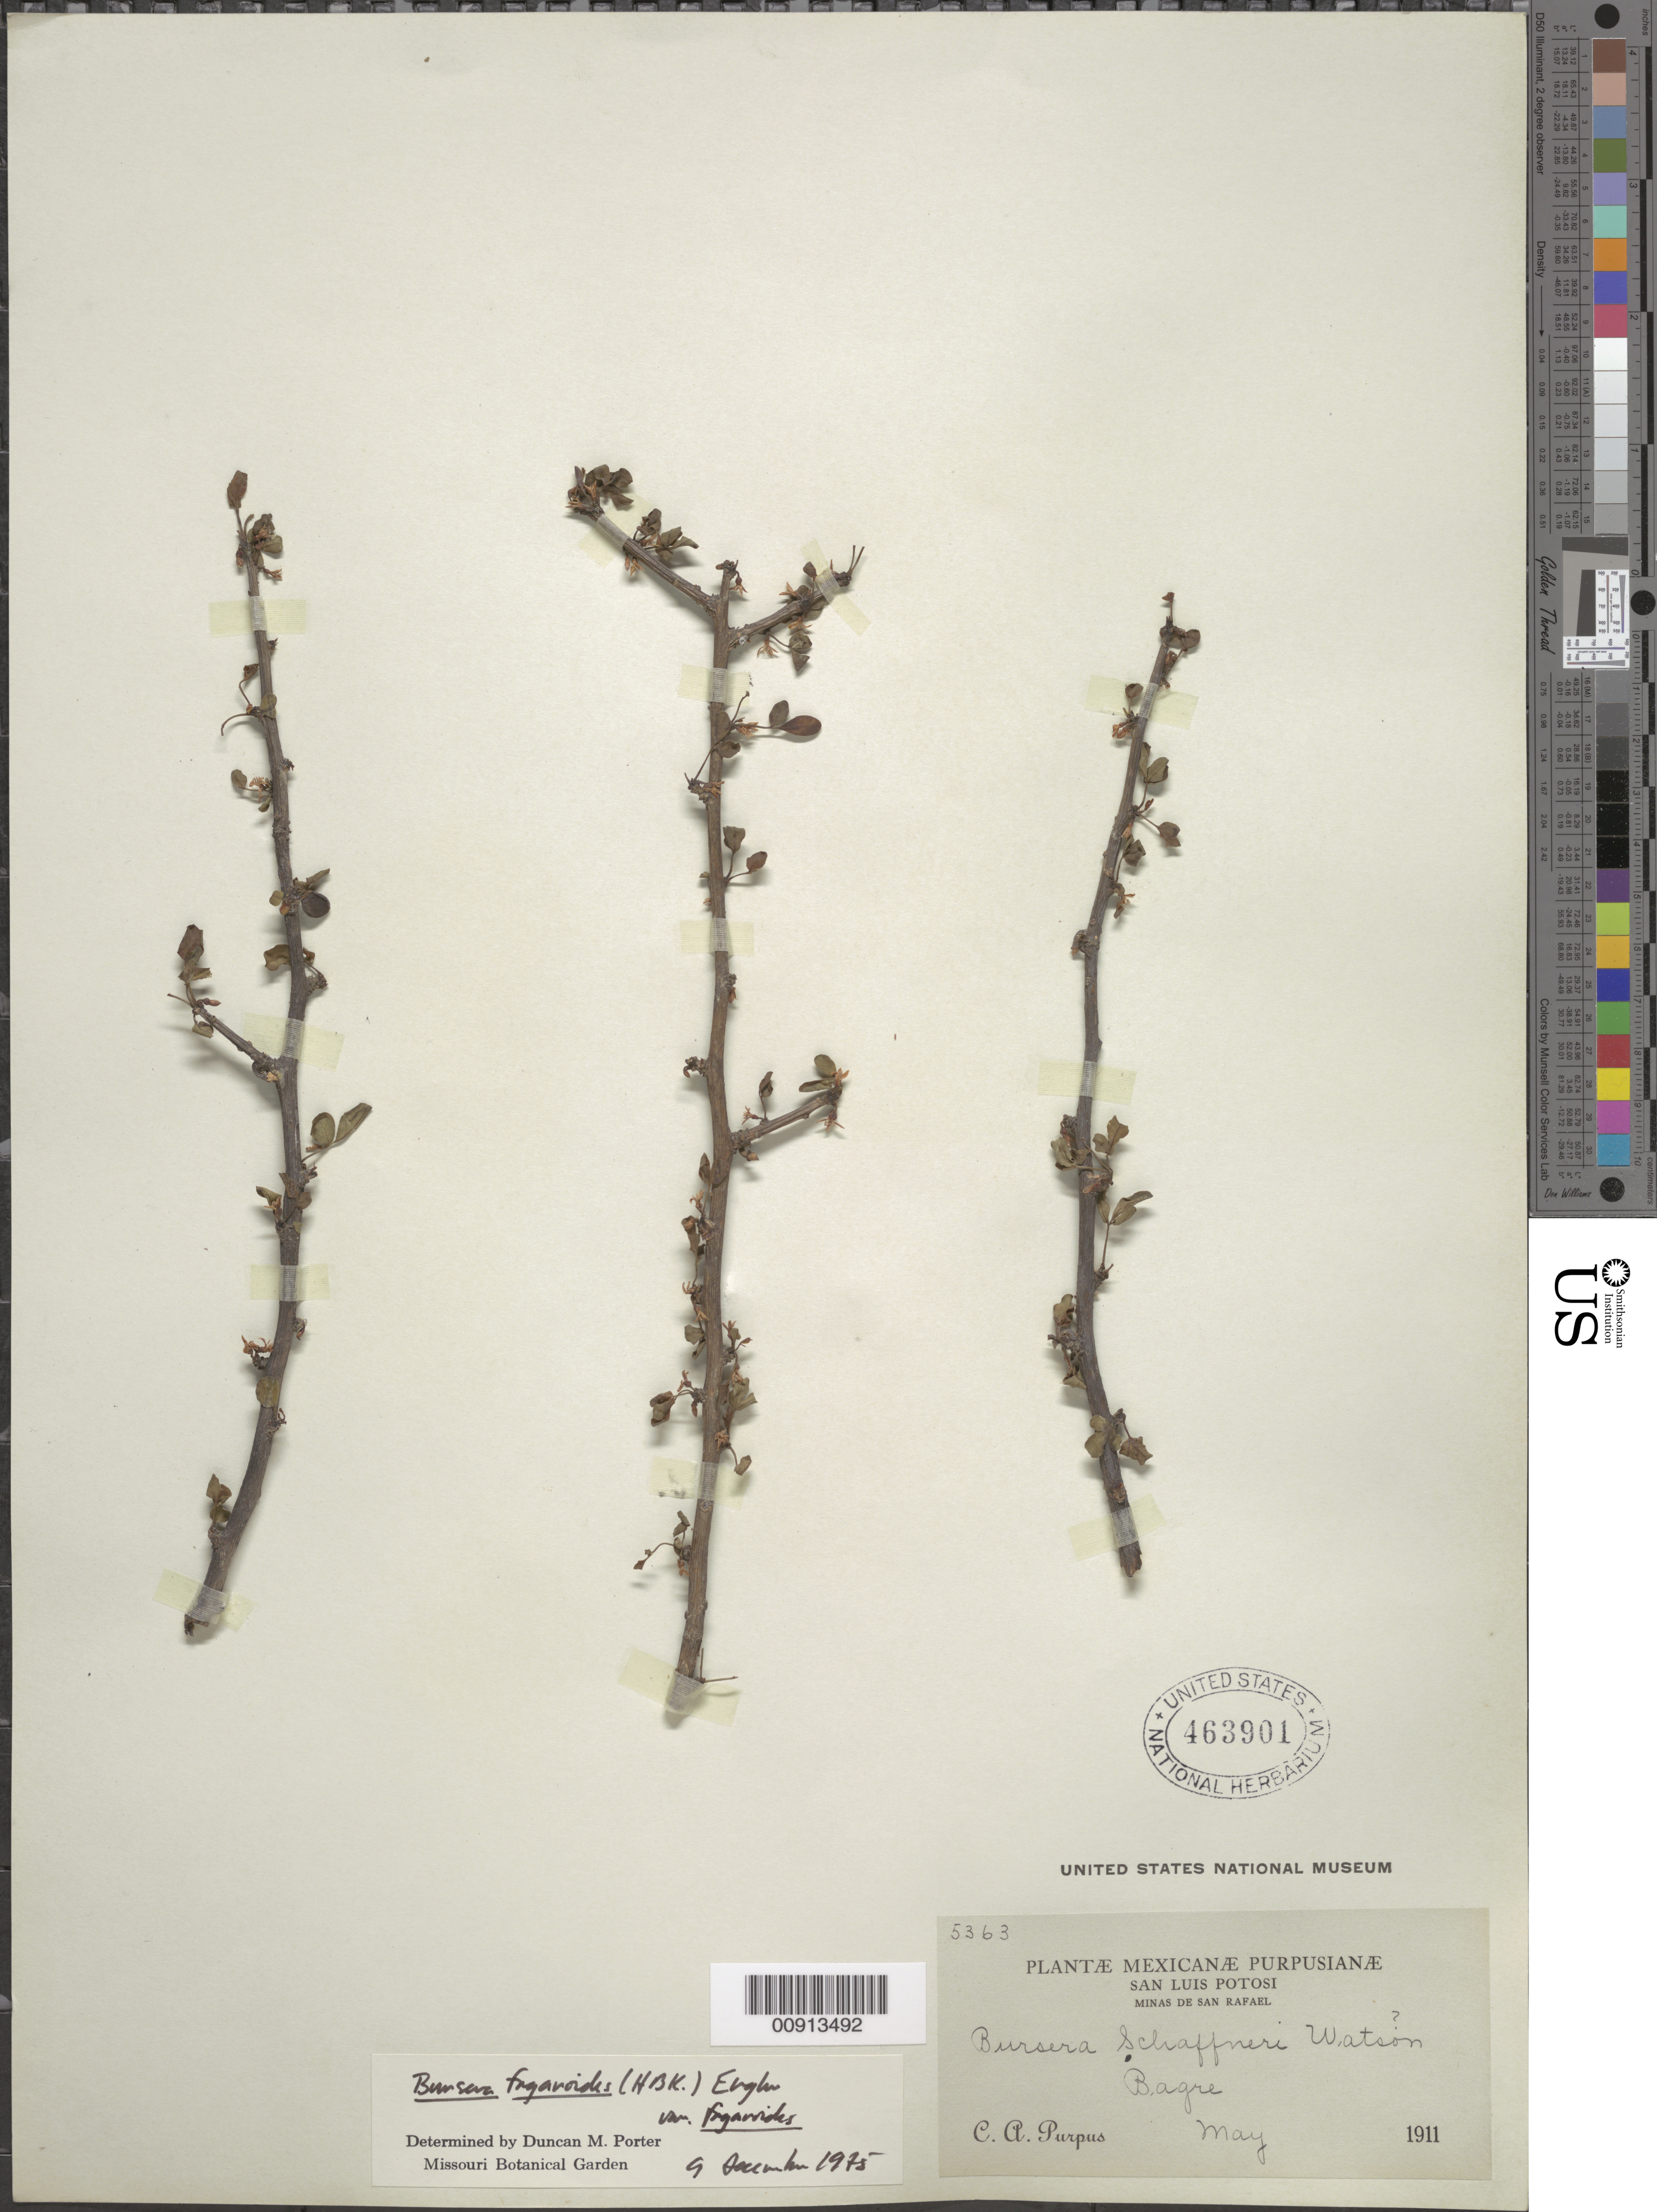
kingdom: Plantae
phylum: Tracheophyta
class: Magnoliopsida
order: Sapindales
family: Burseraceae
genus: Bursera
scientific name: Bursera fagaroides var. fagaroides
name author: (Kunth) Engl.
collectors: C. A. Purpus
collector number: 5363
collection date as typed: May 1911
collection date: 1911-05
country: Mexico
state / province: San Luis Potosí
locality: Bagre. San Luis Potosí. Minas de San Rafael.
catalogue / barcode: US 463901